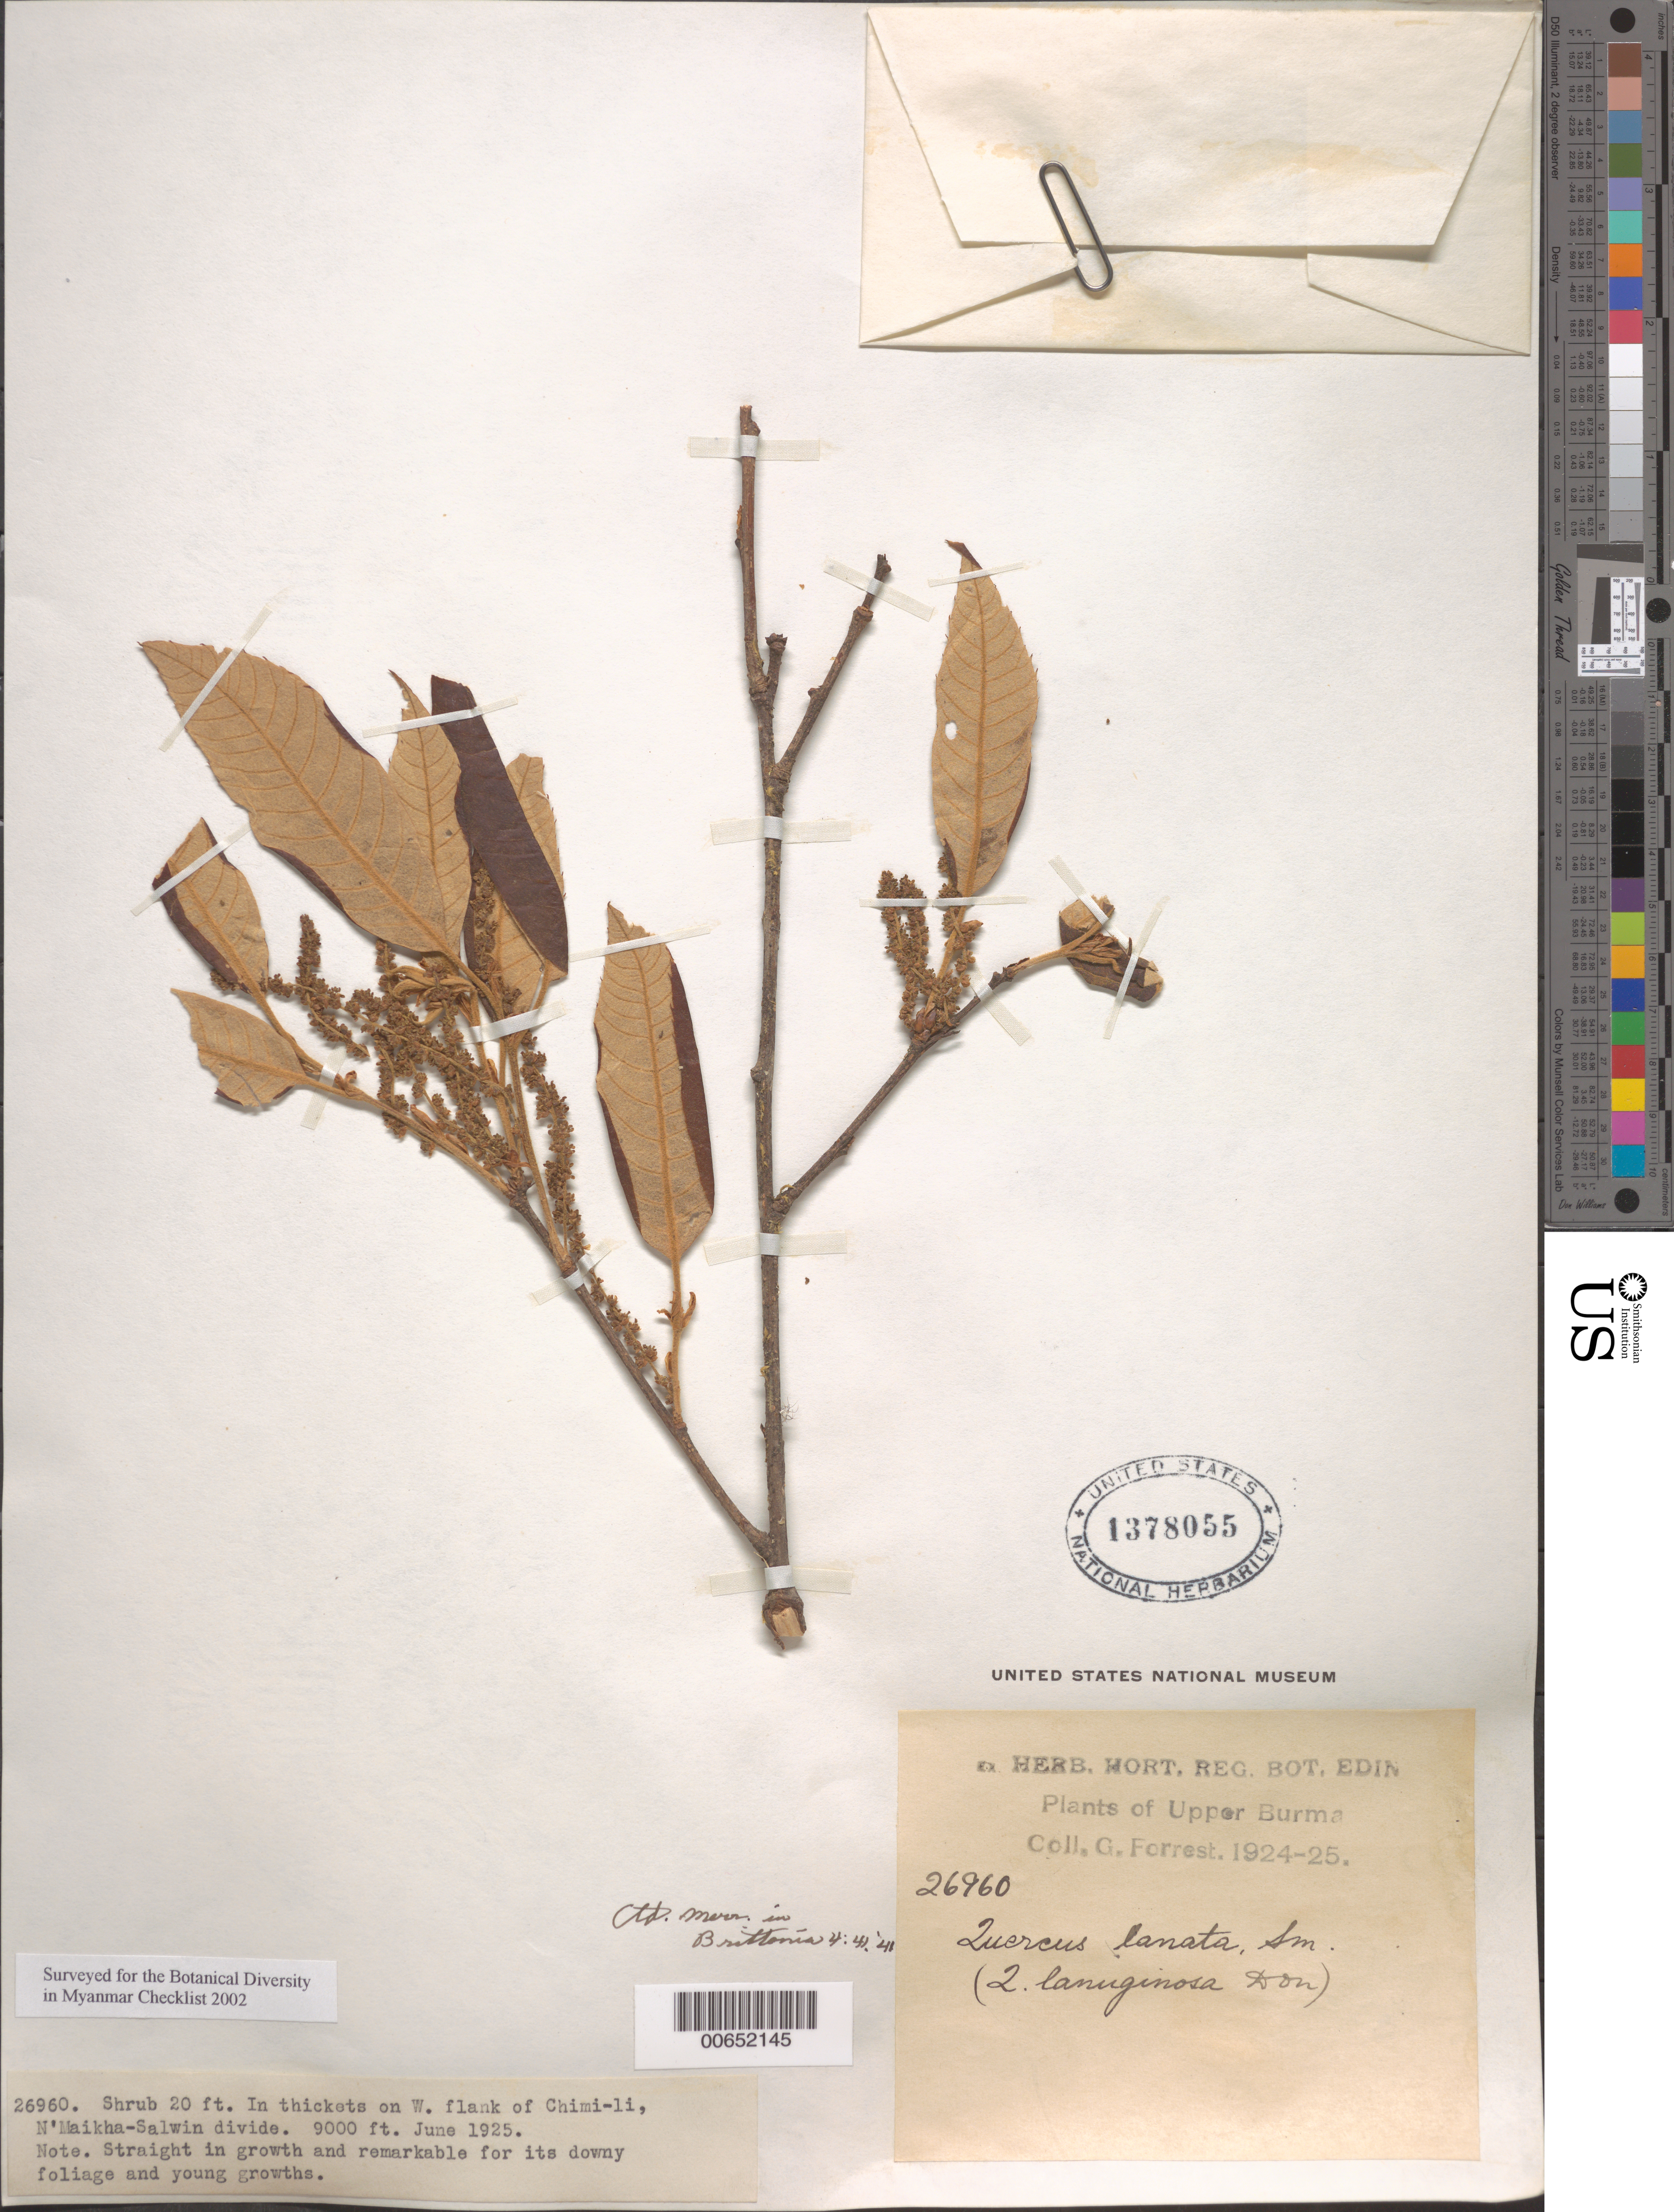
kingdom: Plantae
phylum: Tracheophyta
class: Magnoliopsida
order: Fagales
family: Fagaceae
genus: Quercus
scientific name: Quercus lanata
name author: Small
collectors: G. Forrest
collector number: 26960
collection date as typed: Jun 1925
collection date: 1925-06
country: Myanmar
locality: Upper Burma, W flank of Chimi-li, N'Maikha-Salwin Divide.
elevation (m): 2743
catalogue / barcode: US 1378055